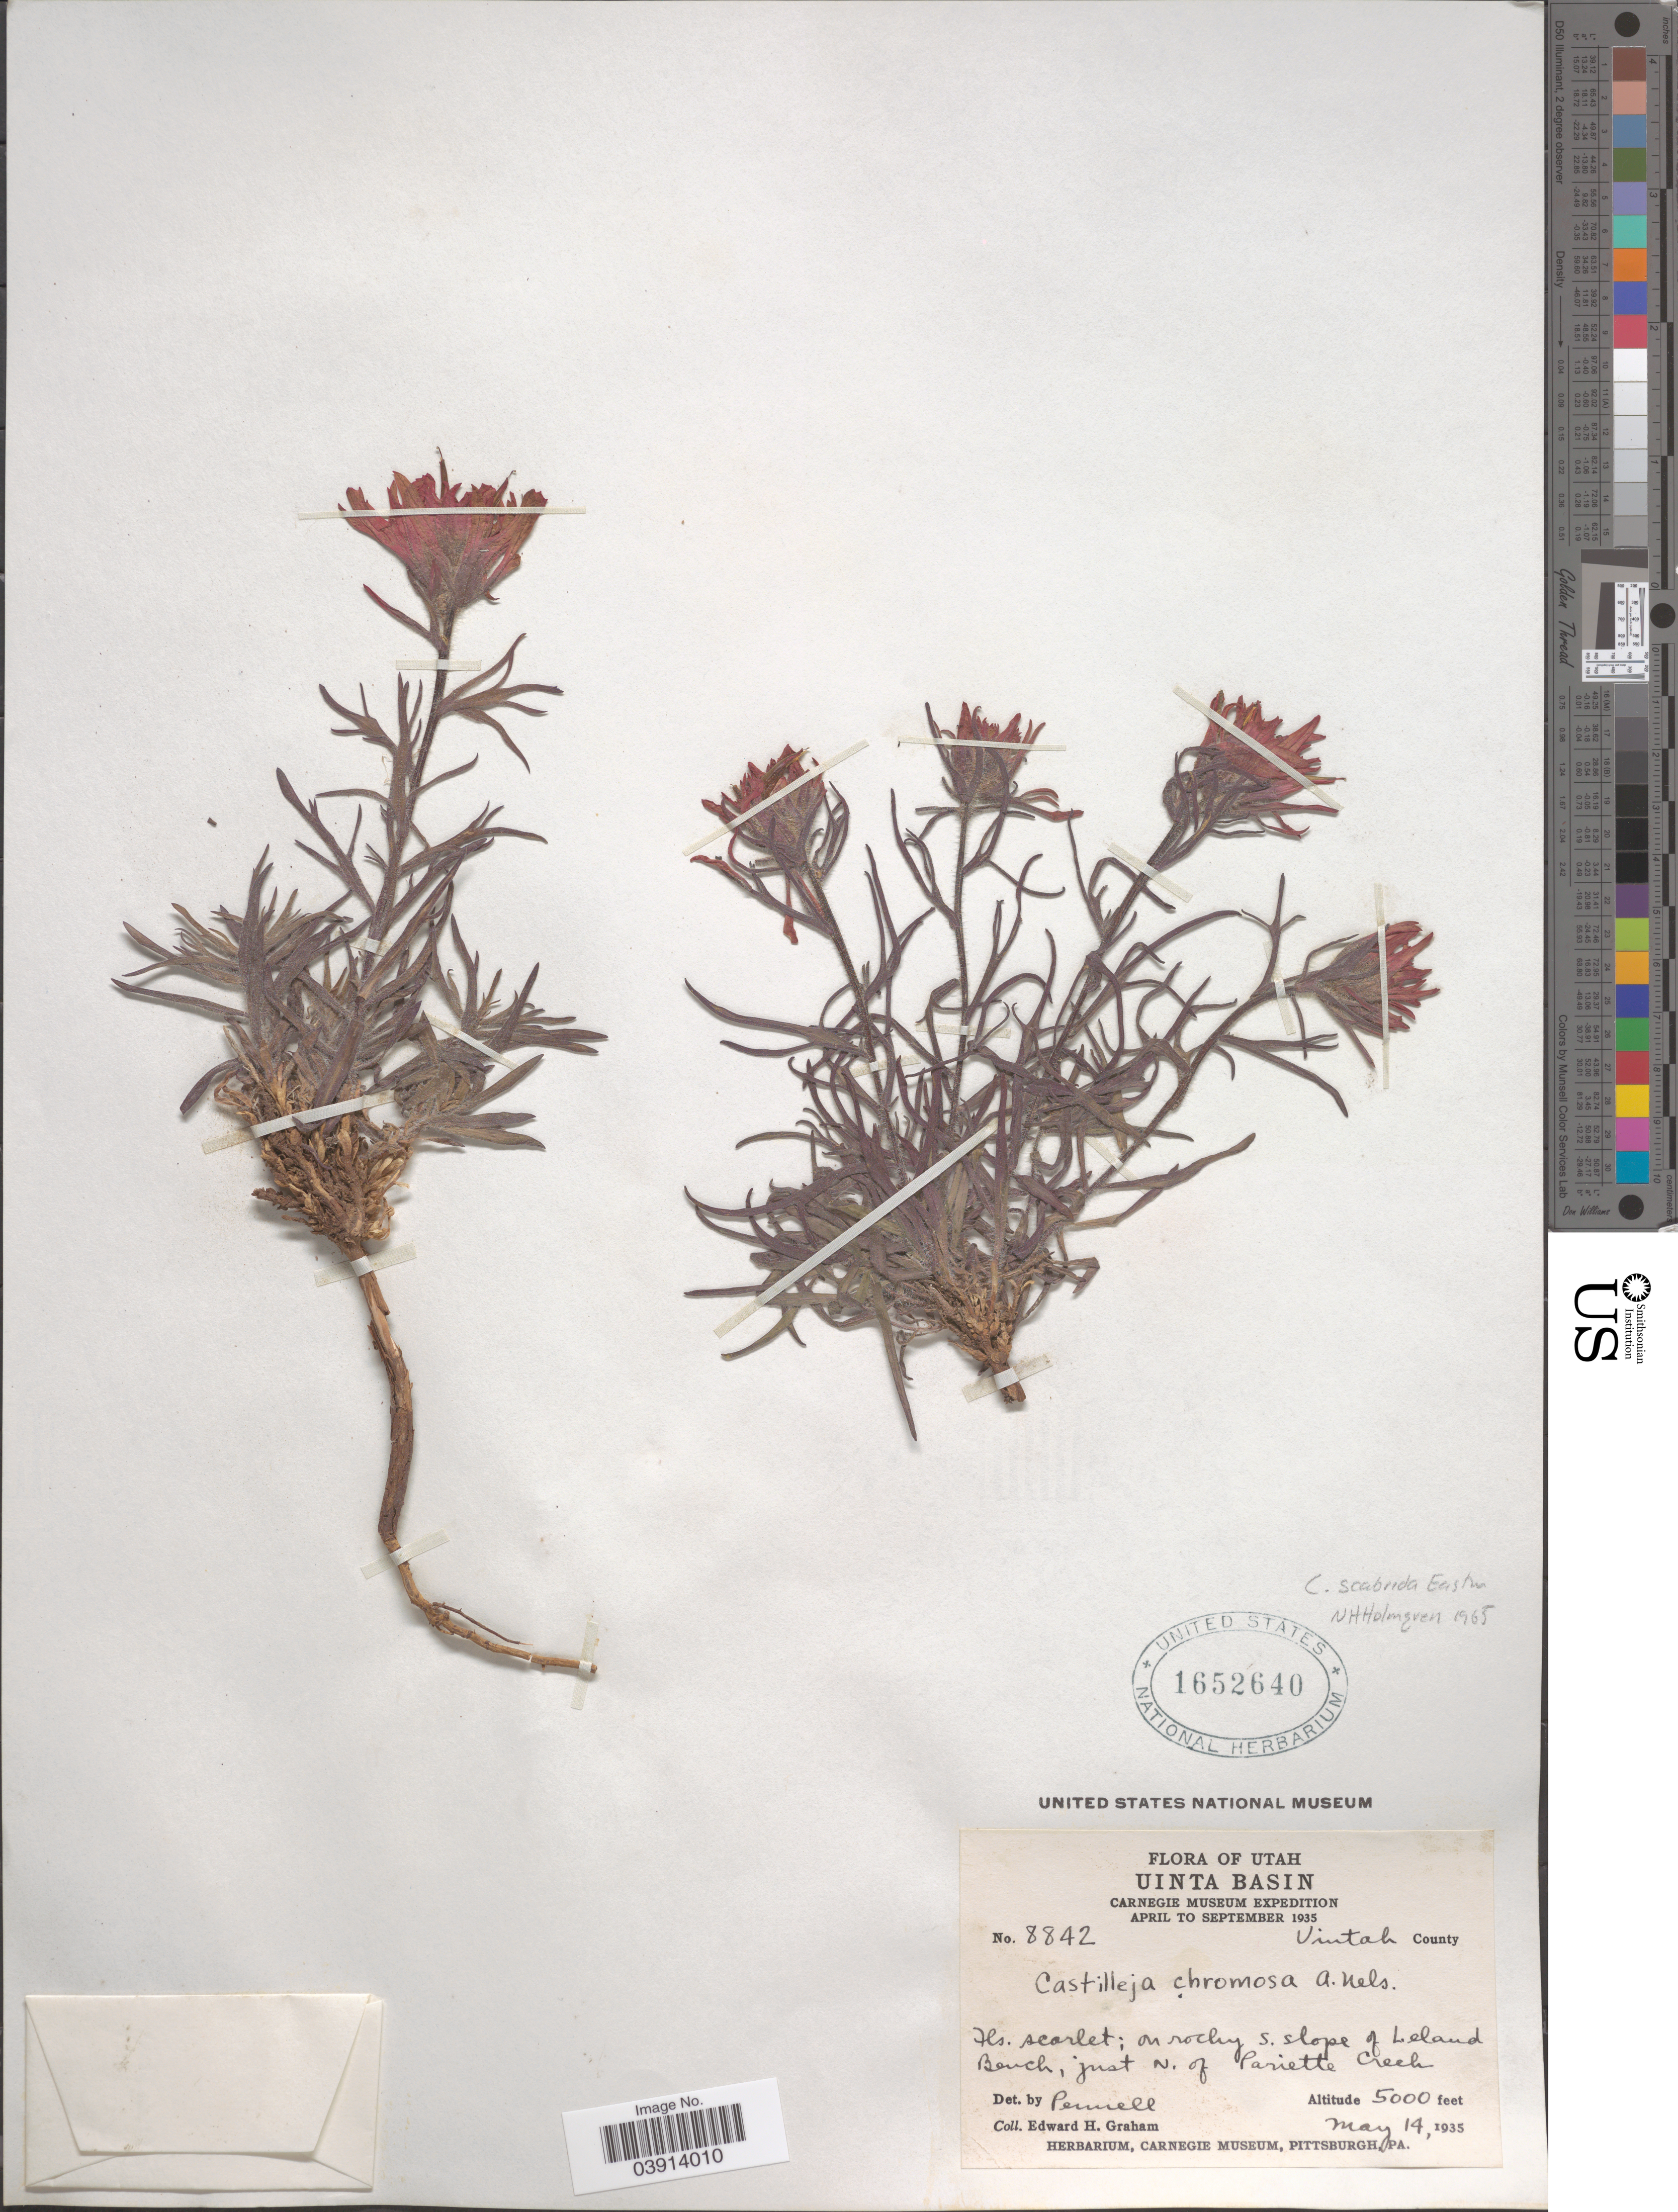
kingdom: Plantae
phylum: Tracheophyta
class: Magnoliopsida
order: Lamiales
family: Orobanchaceae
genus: Castilleja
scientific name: Castilleja scabrida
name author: Eastw.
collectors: E. H. Graham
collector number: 8842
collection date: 1935-05-14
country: United States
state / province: Utah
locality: Uinta Basin. On rocky s. slope of Leland Bench, just N. of Pariette Creek.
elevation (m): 1524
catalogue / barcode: US 1652640